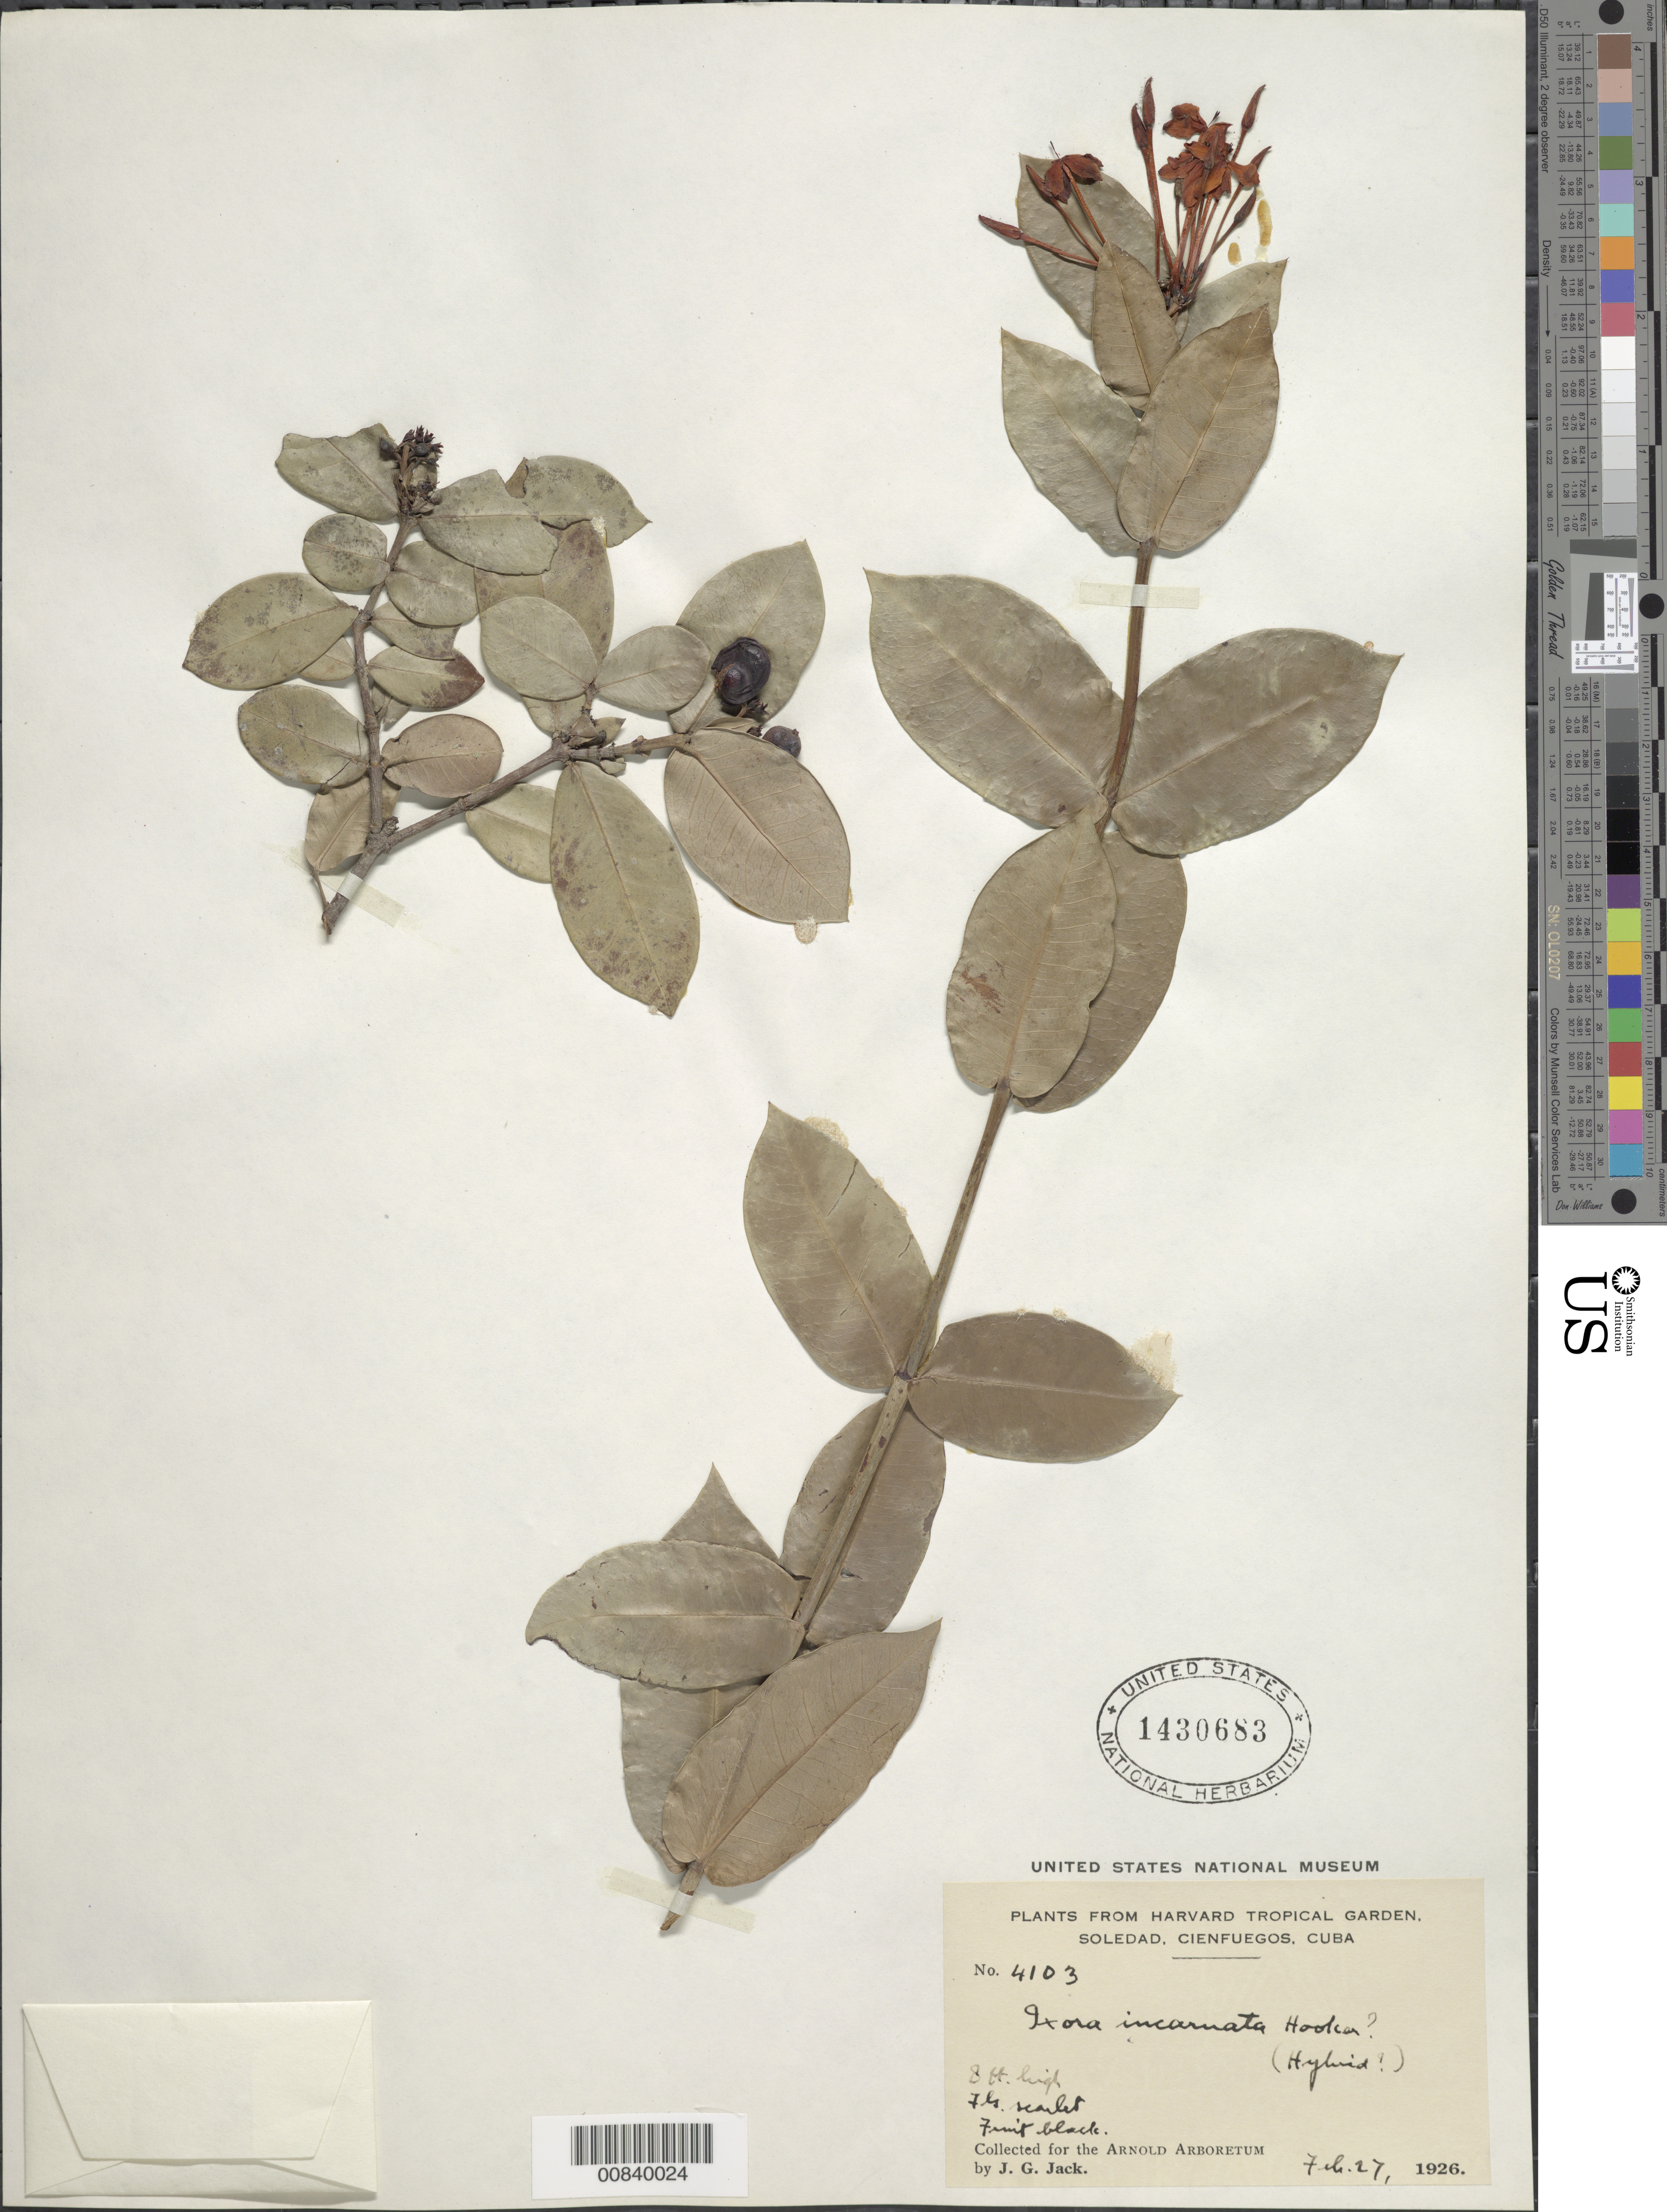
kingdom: Plantae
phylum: Tracheophyta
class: Magnoliopsida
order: Gentianales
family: Rubiaceae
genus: Ixora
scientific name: Ixora coccinea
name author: L.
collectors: J. G. Jack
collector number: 4103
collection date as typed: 27 Feb 1926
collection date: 1926-02-27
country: Cuba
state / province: Cienfuegos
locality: Soledad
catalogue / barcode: US 1430683